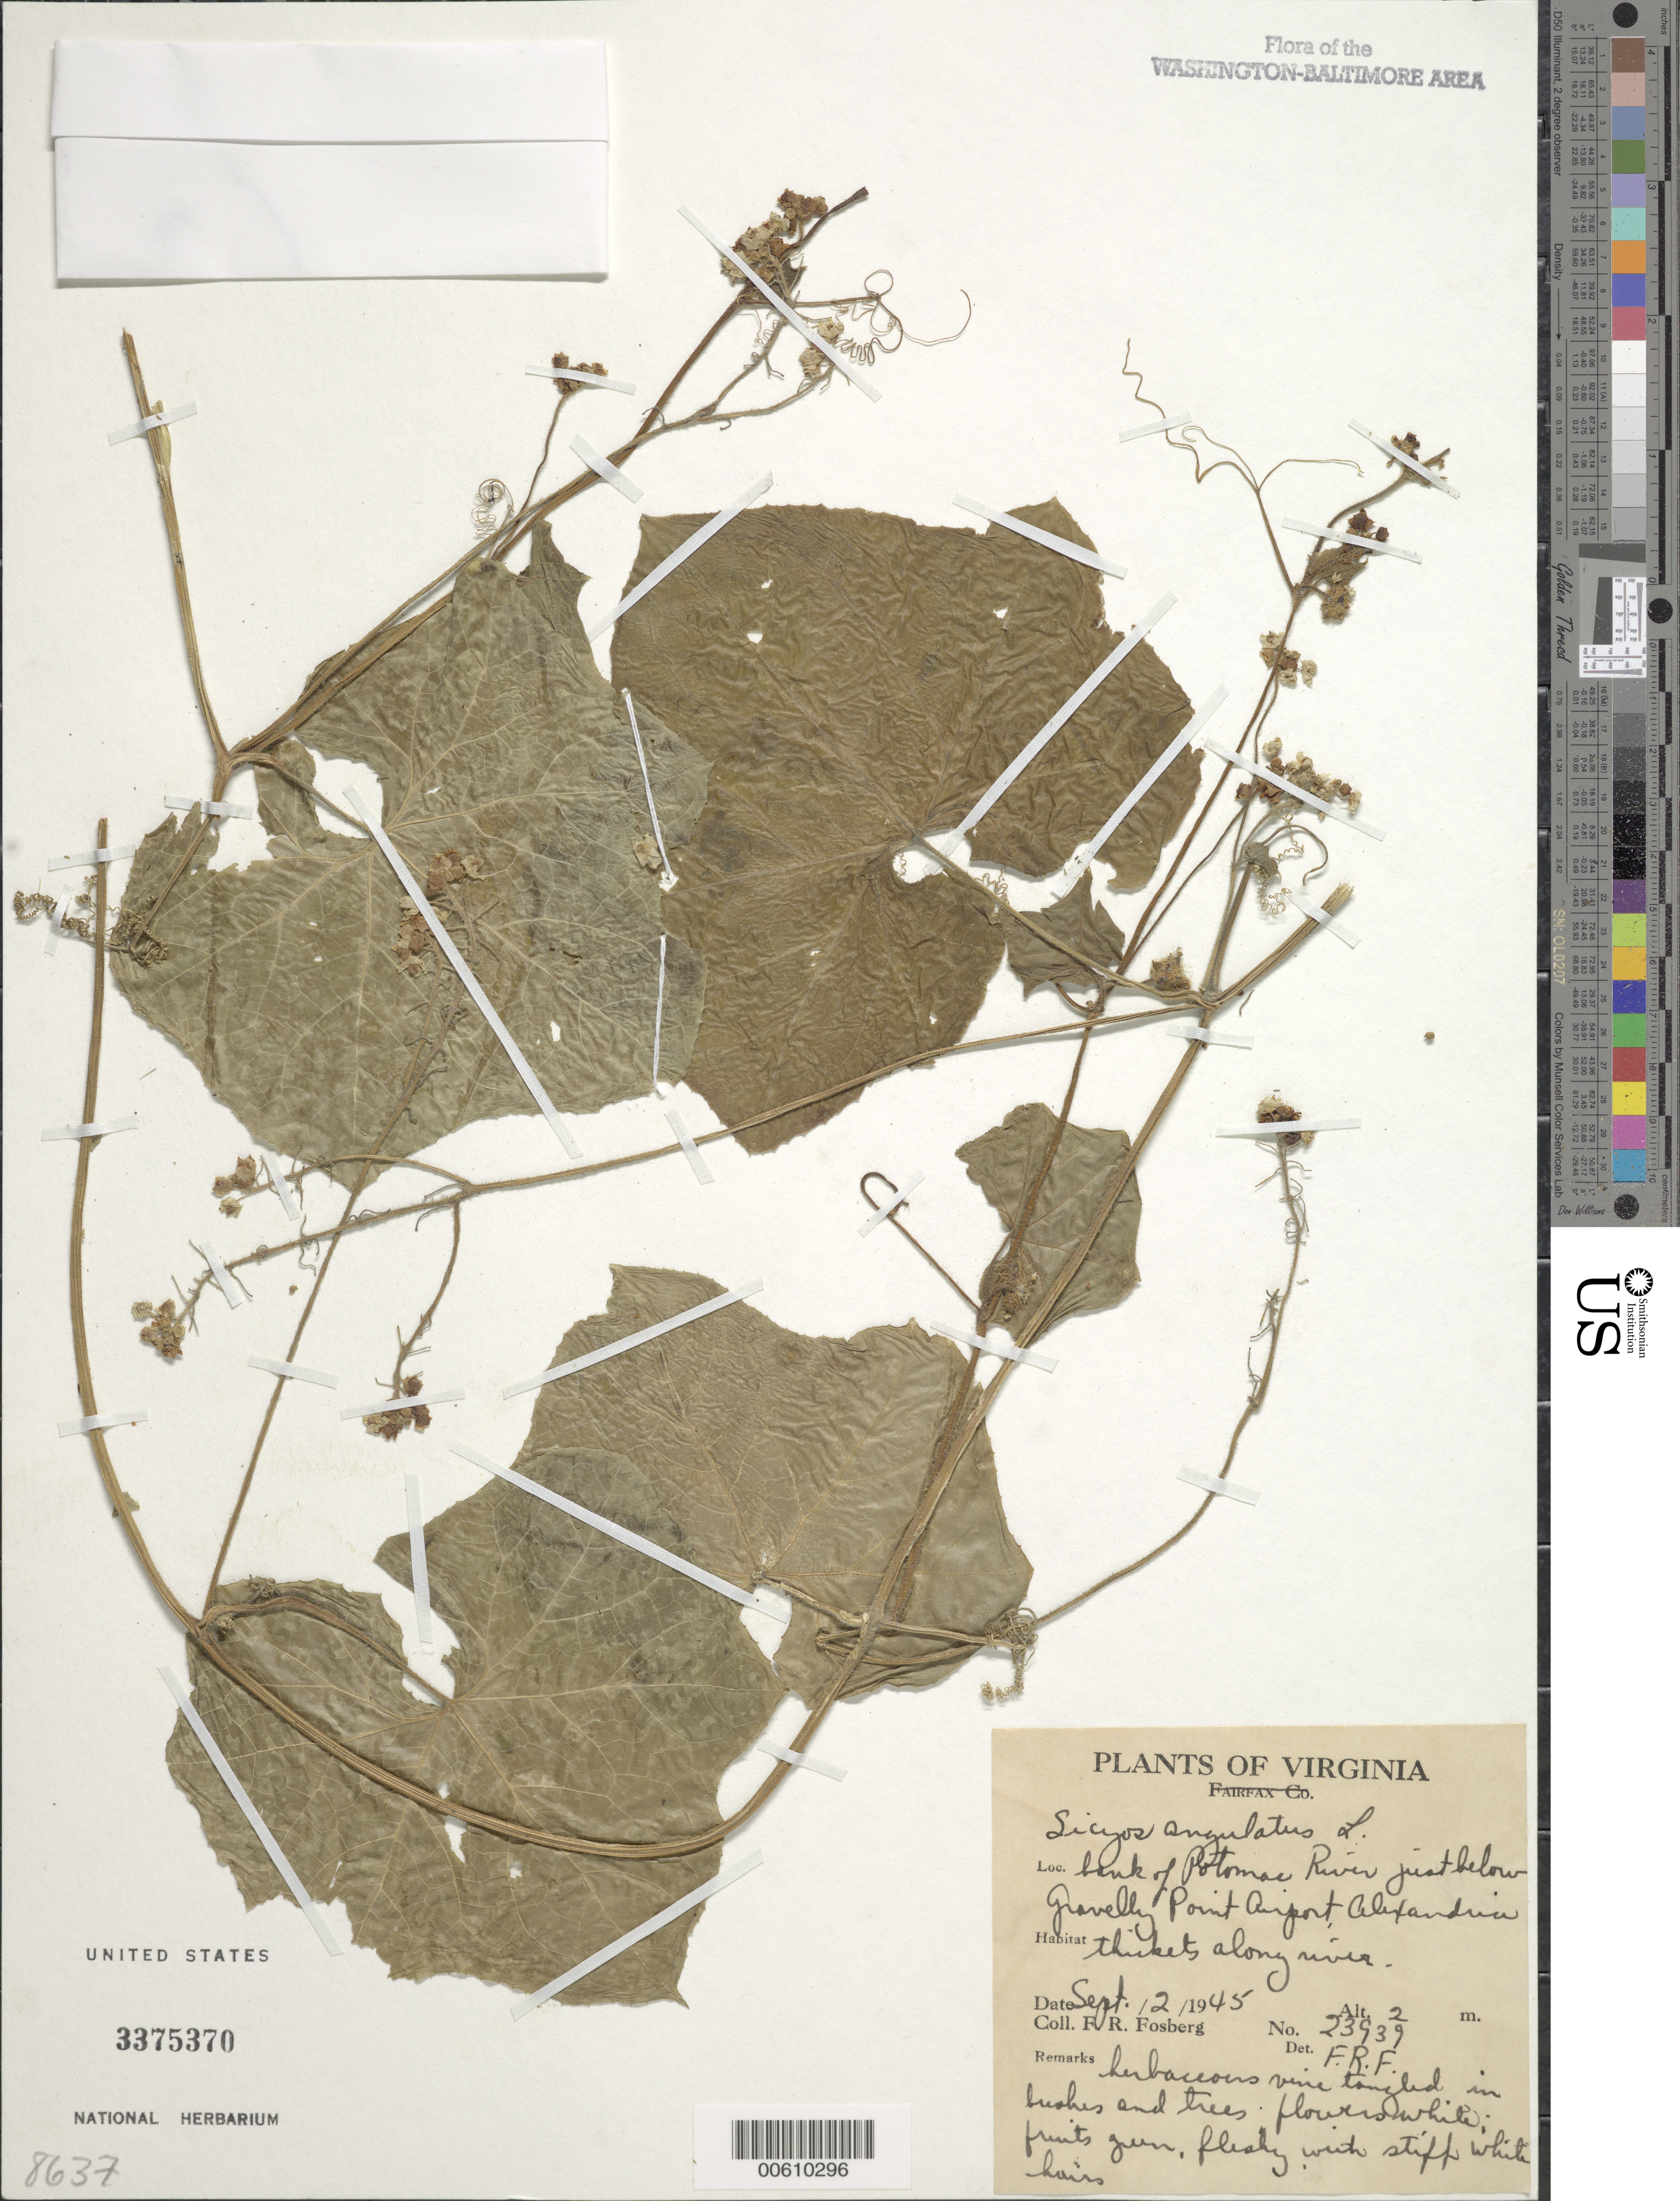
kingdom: Plantae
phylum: Tracheophyta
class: Magnoliopsida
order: Cucurbitales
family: Cucurbitaceae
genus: Sicyos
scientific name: Sicyos angulatus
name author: L.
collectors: F. R. Fosberg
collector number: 23939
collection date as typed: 02 Sep 1945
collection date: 1945-09-02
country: United States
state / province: Virginia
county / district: Arlington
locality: Bank of Potomac River just below Gravelly Point Airport Alexandria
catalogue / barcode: US 3375370